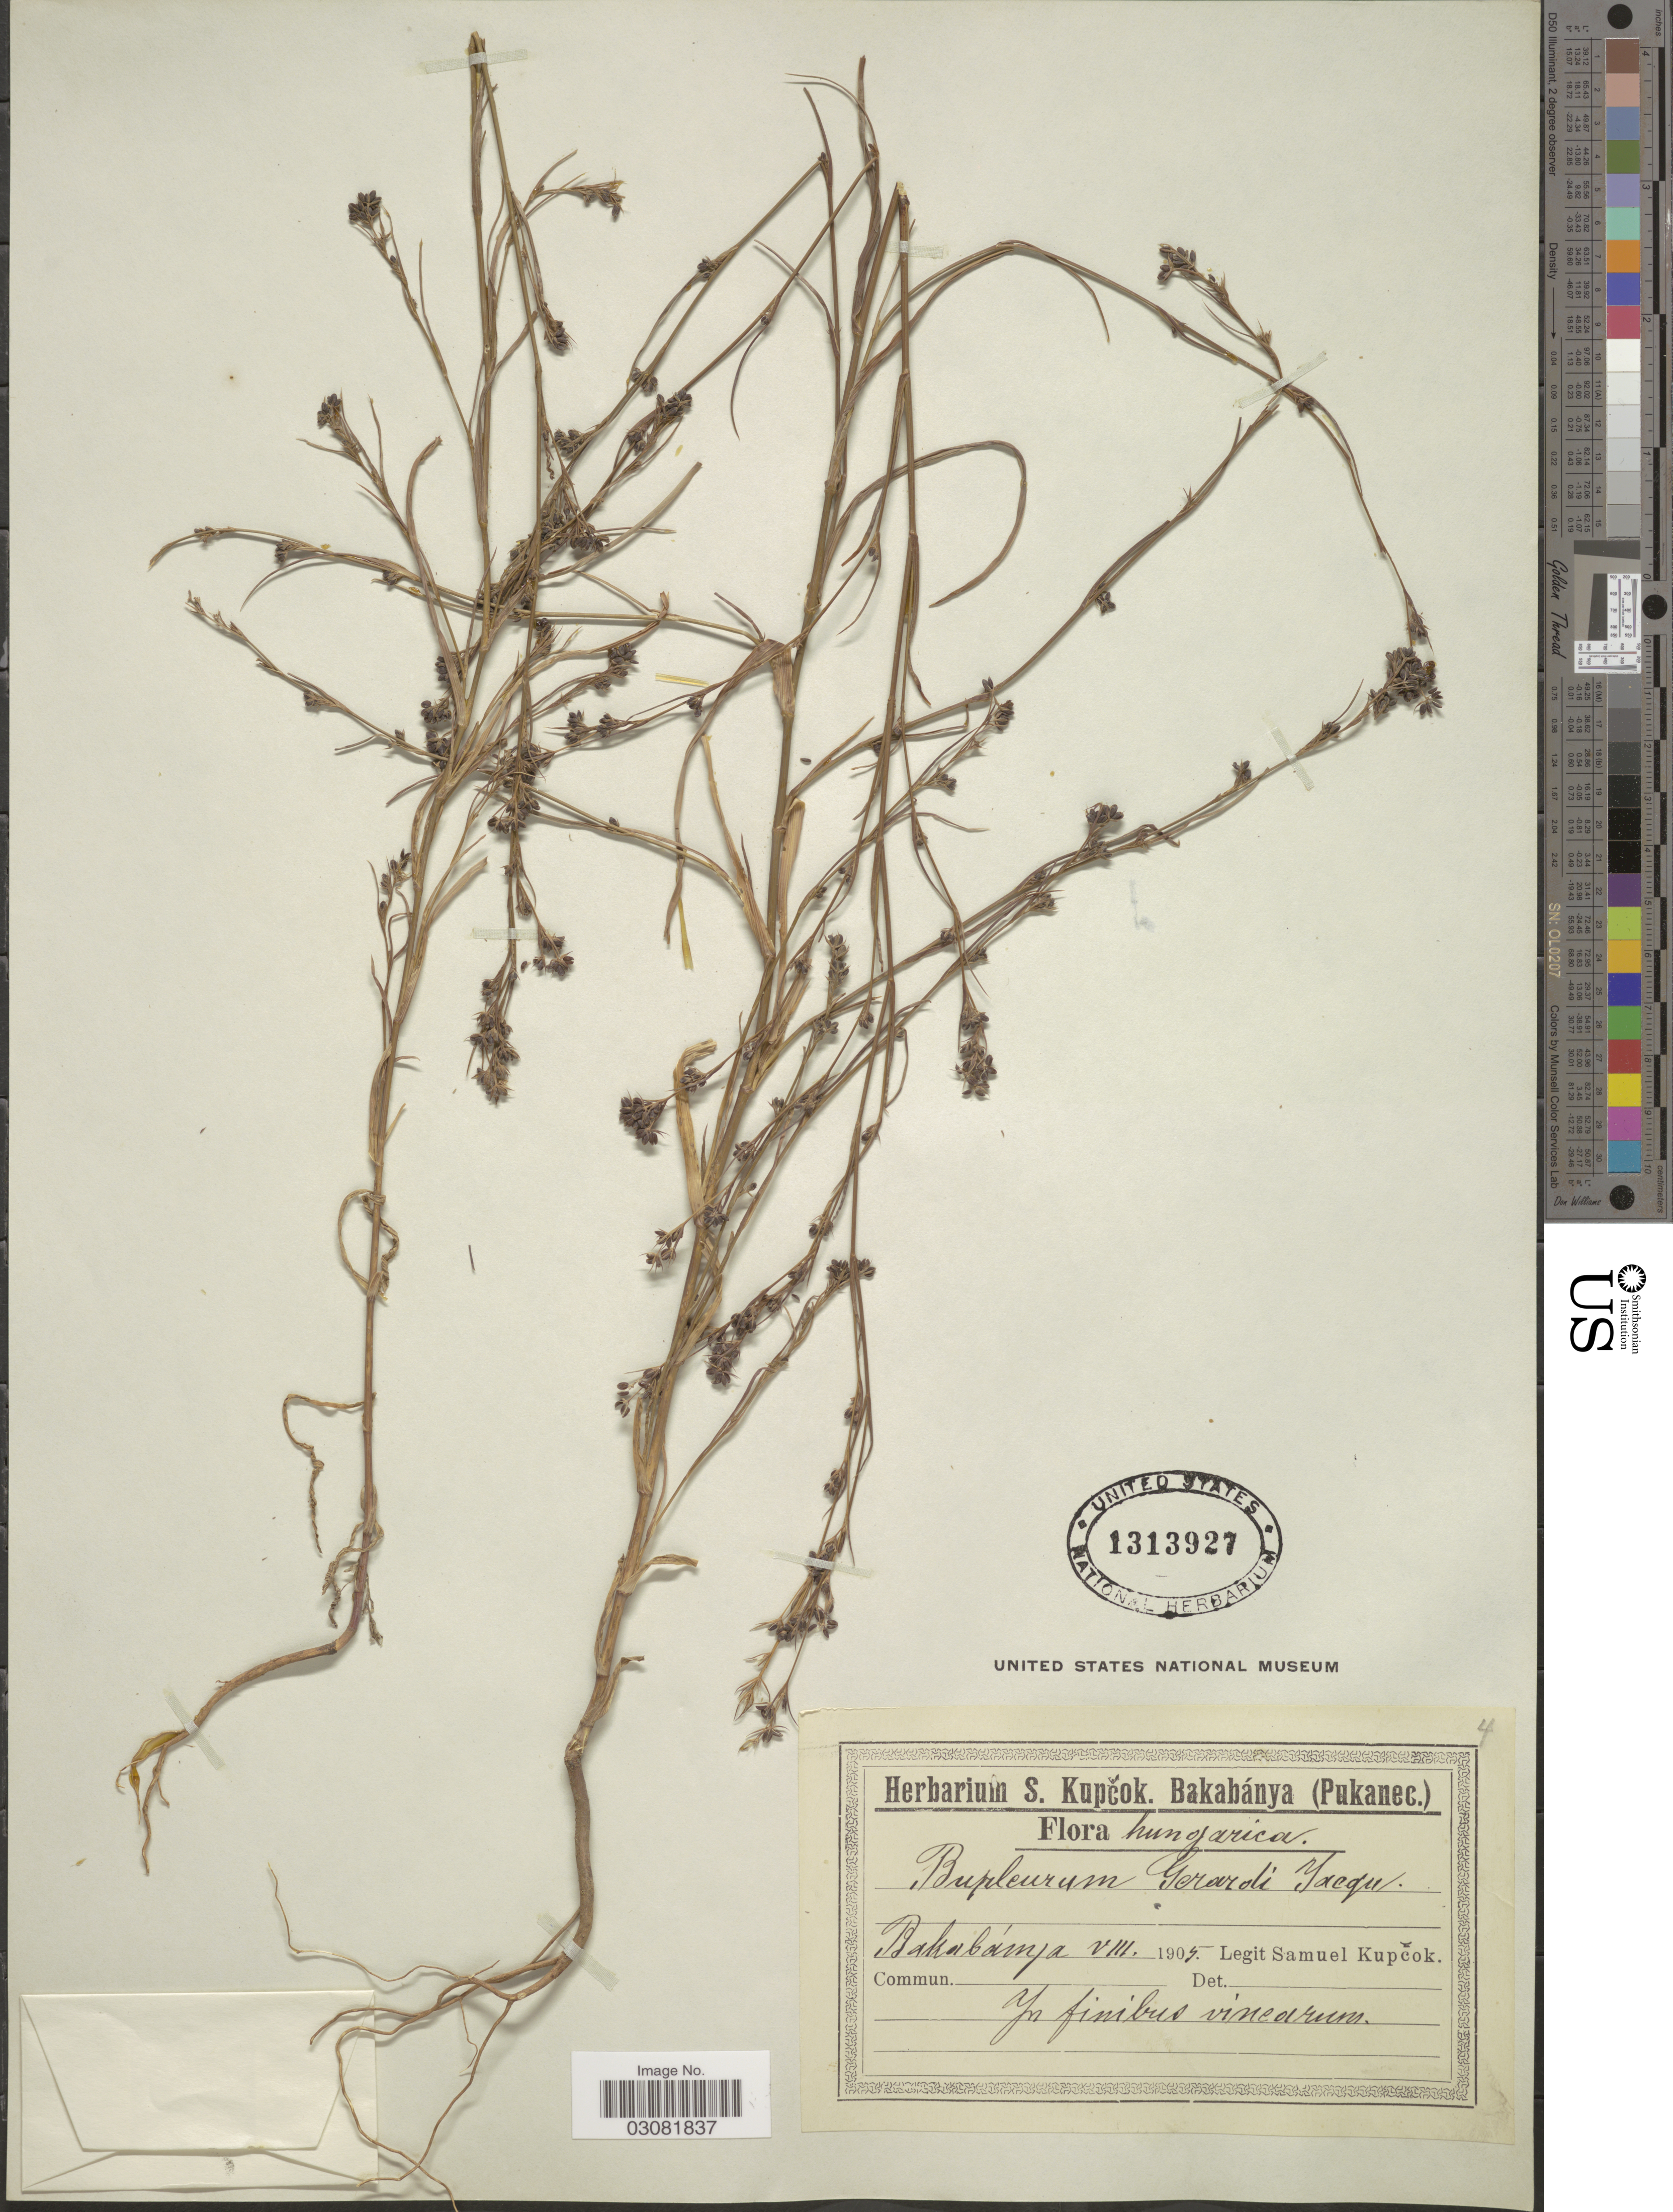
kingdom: Plantae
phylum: Tracheophyta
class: Magnoliopsida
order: Apiales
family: Apiaceae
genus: Bupleurum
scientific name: Bupleurum gerardii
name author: All.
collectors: S. Kupcok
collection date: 1905-08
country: Hungary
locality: Rakabámja [interpreted].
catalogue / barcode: US 1313927